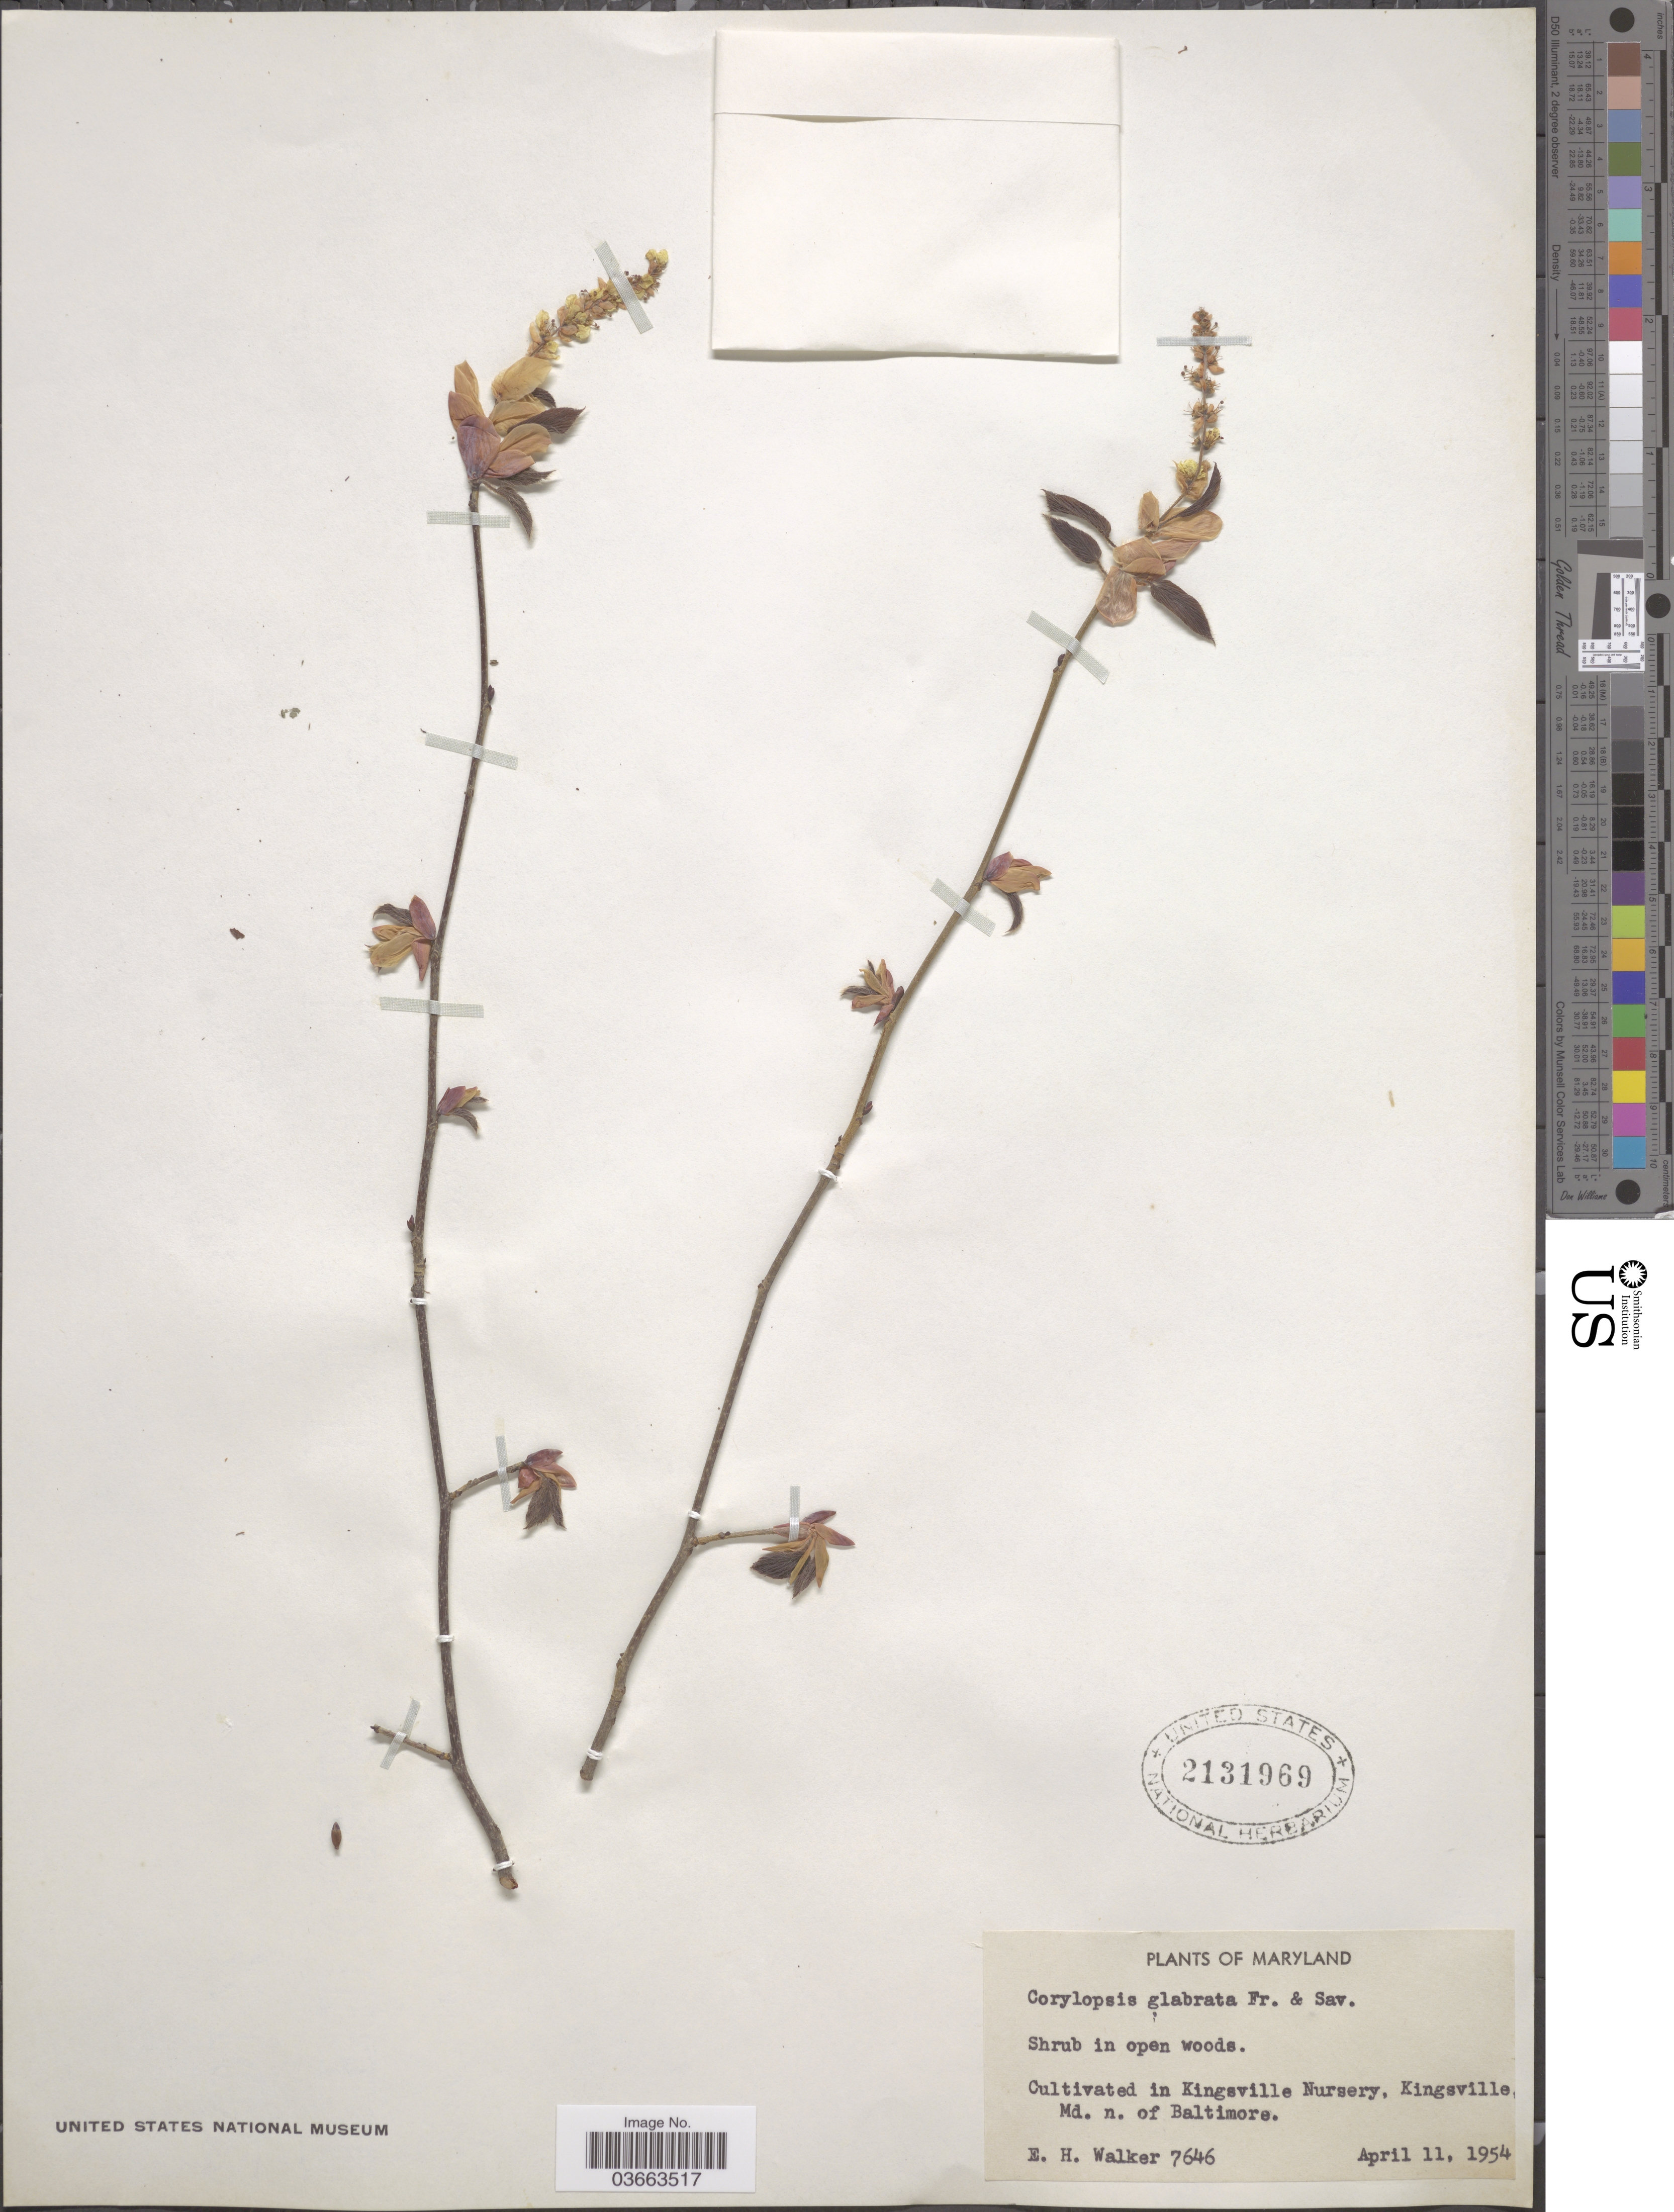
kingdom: Plantae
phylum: Tracheophyta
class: Magnoliopsida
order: Saxifragales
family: Hamamelidaceae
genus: Corylopsis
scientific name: Corylopsis glabrescens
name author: Franch. & Sav.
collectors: E. H. Walker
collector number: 7646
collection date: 1954-04-11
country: United States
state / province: Maryland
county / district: Baltimore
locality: Kingsville Nursery, Kingsville Md. n. of Baltimore.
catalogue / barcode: US 2131969